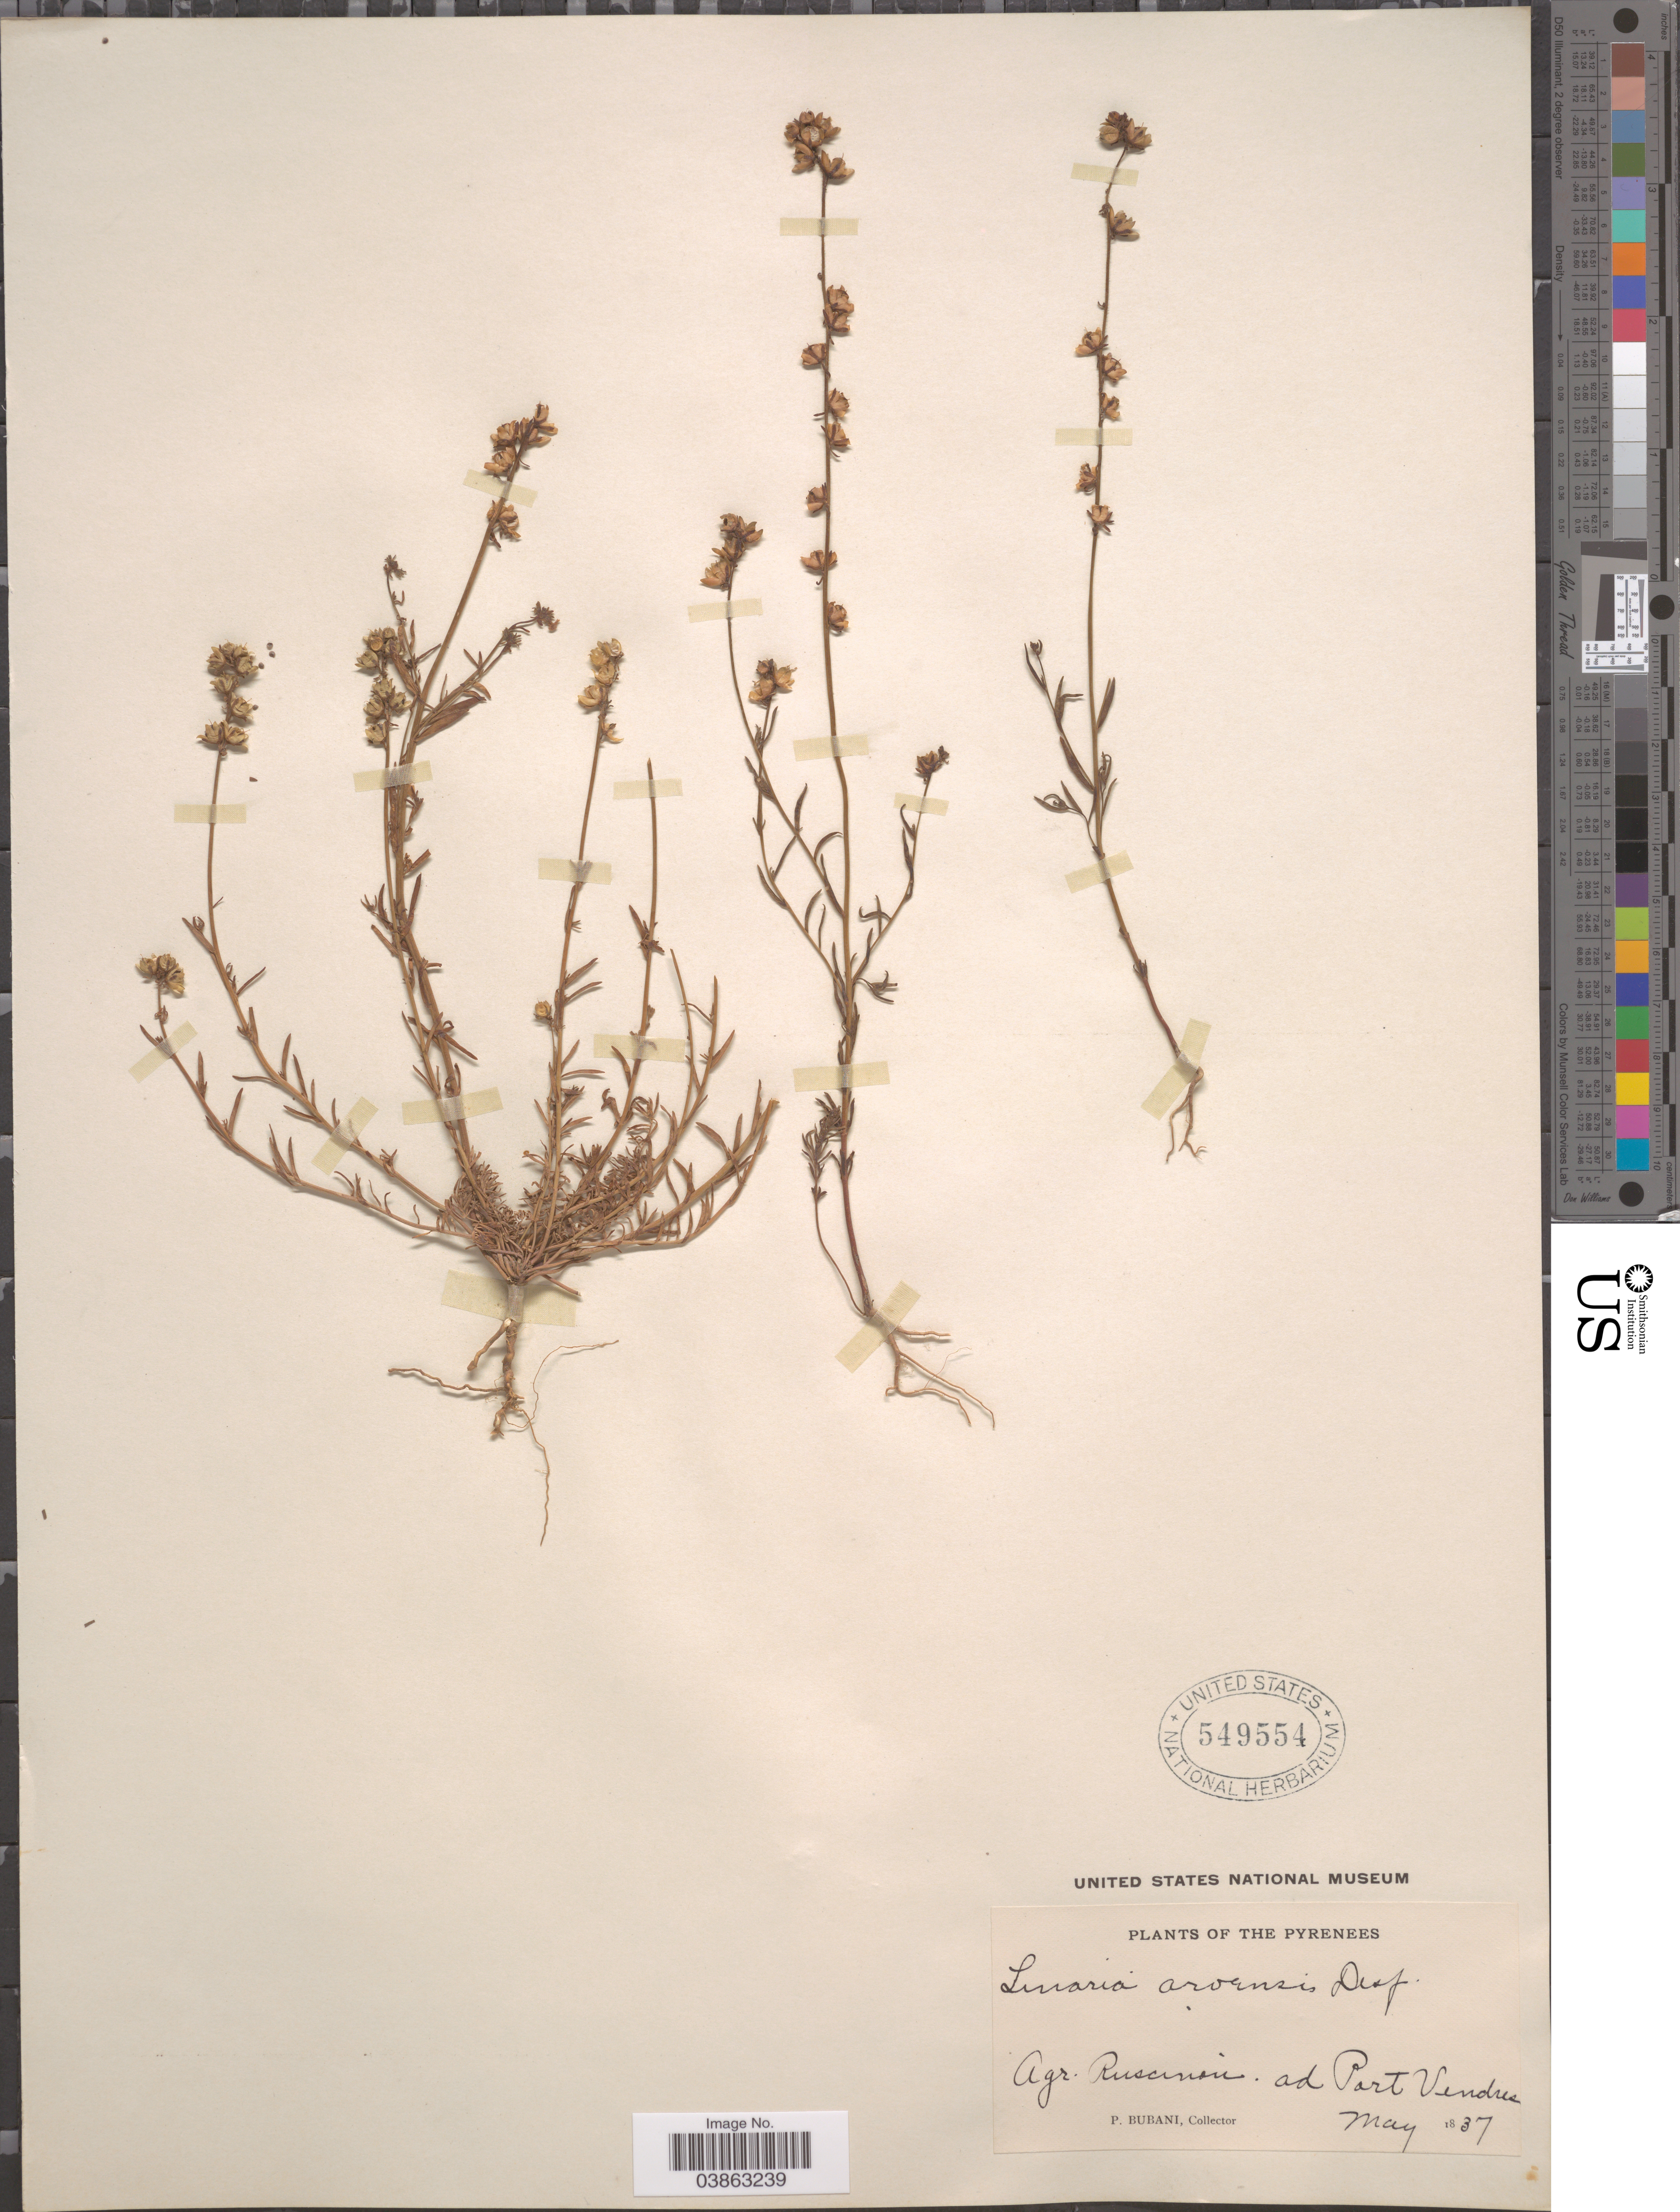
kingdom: Plantae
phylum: Tracheophyta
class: Magnoliopsida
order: Lamiales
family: Plantaginaceae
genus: Linaria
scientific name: Linaria arvensis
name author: (L.) Desf.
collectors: P. Bubani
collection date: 1837-05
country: France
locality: The Pyrenees. Agr. Ruscinou. ad Port Vendres.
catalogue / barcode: US 549554